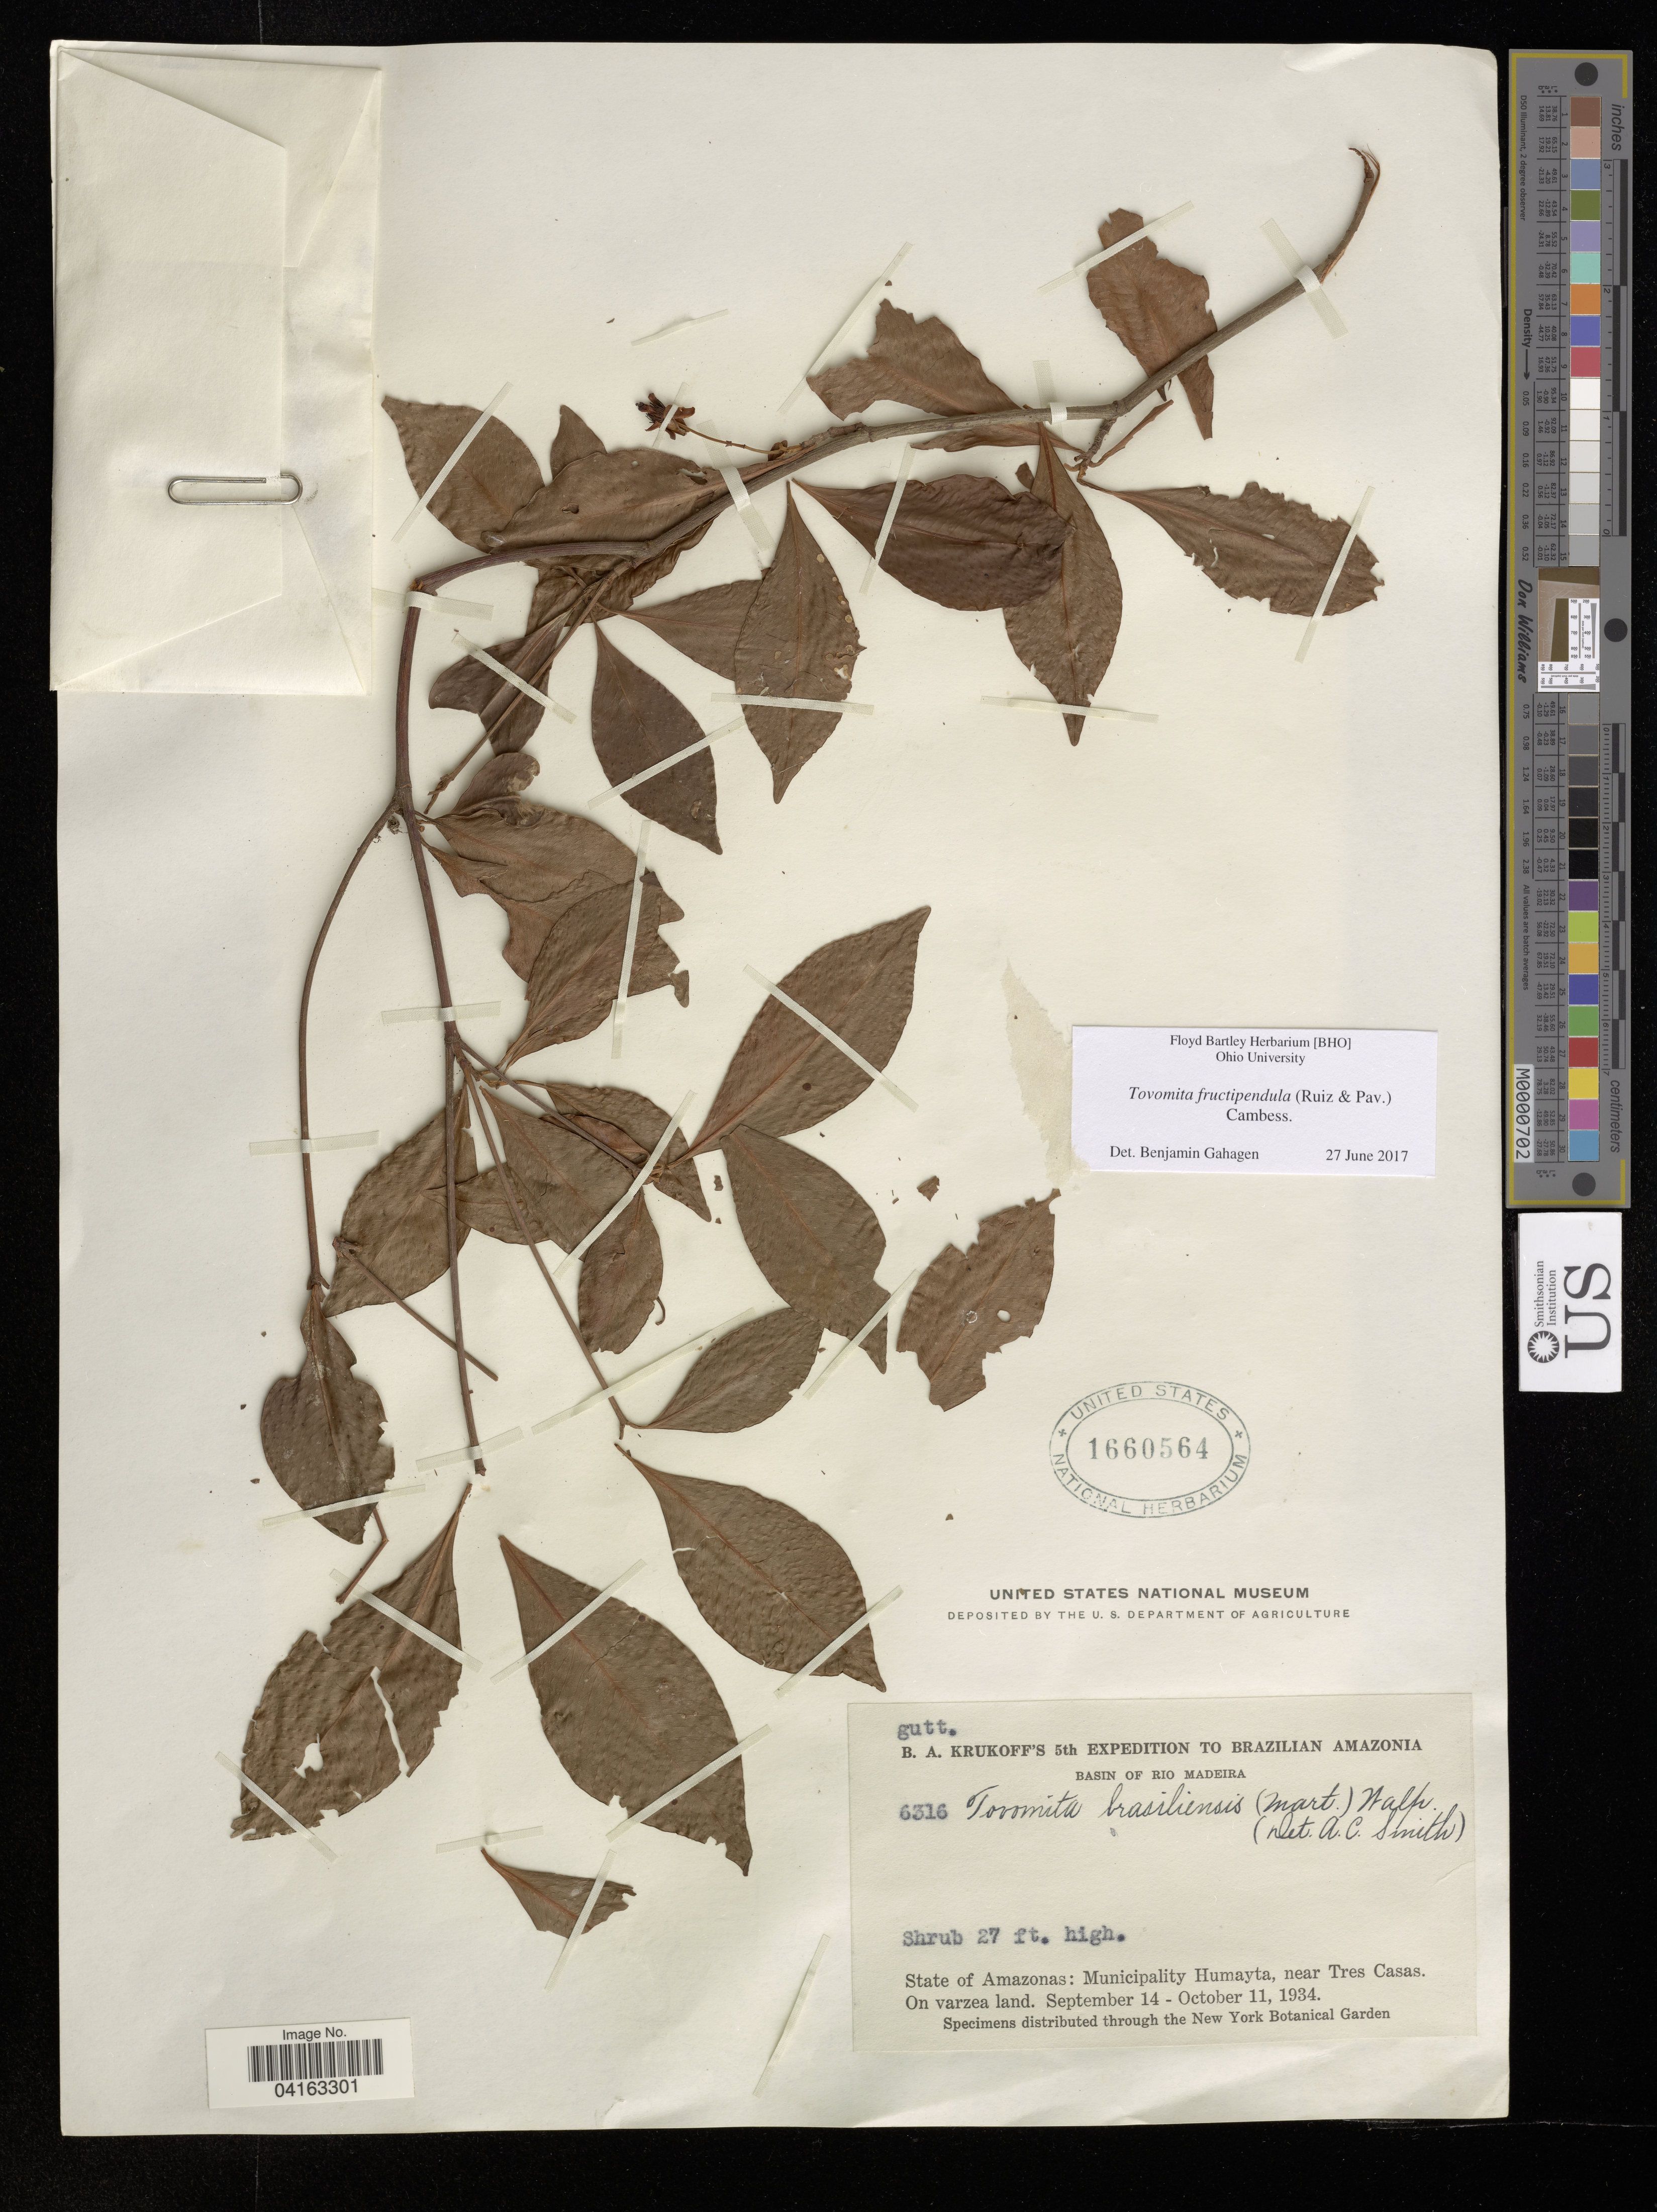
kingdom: Plantae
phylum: Tracheophyta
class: Magnoliopsida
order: Malpighiales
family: Clusiaceae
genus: Tovomita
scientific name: Tovomita fructipendula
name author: (Ruiz & Pav.) Cambess.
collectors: B. A. Krukoff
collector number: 6316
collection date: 1934-09-14/1934-10-11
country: Brazil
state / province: Amazonas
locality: Brazilian Amazonia. Basin of Rio Madeira. Municipality Humayta, near Tres Casas. On varzea land.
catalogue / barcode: US 1660564